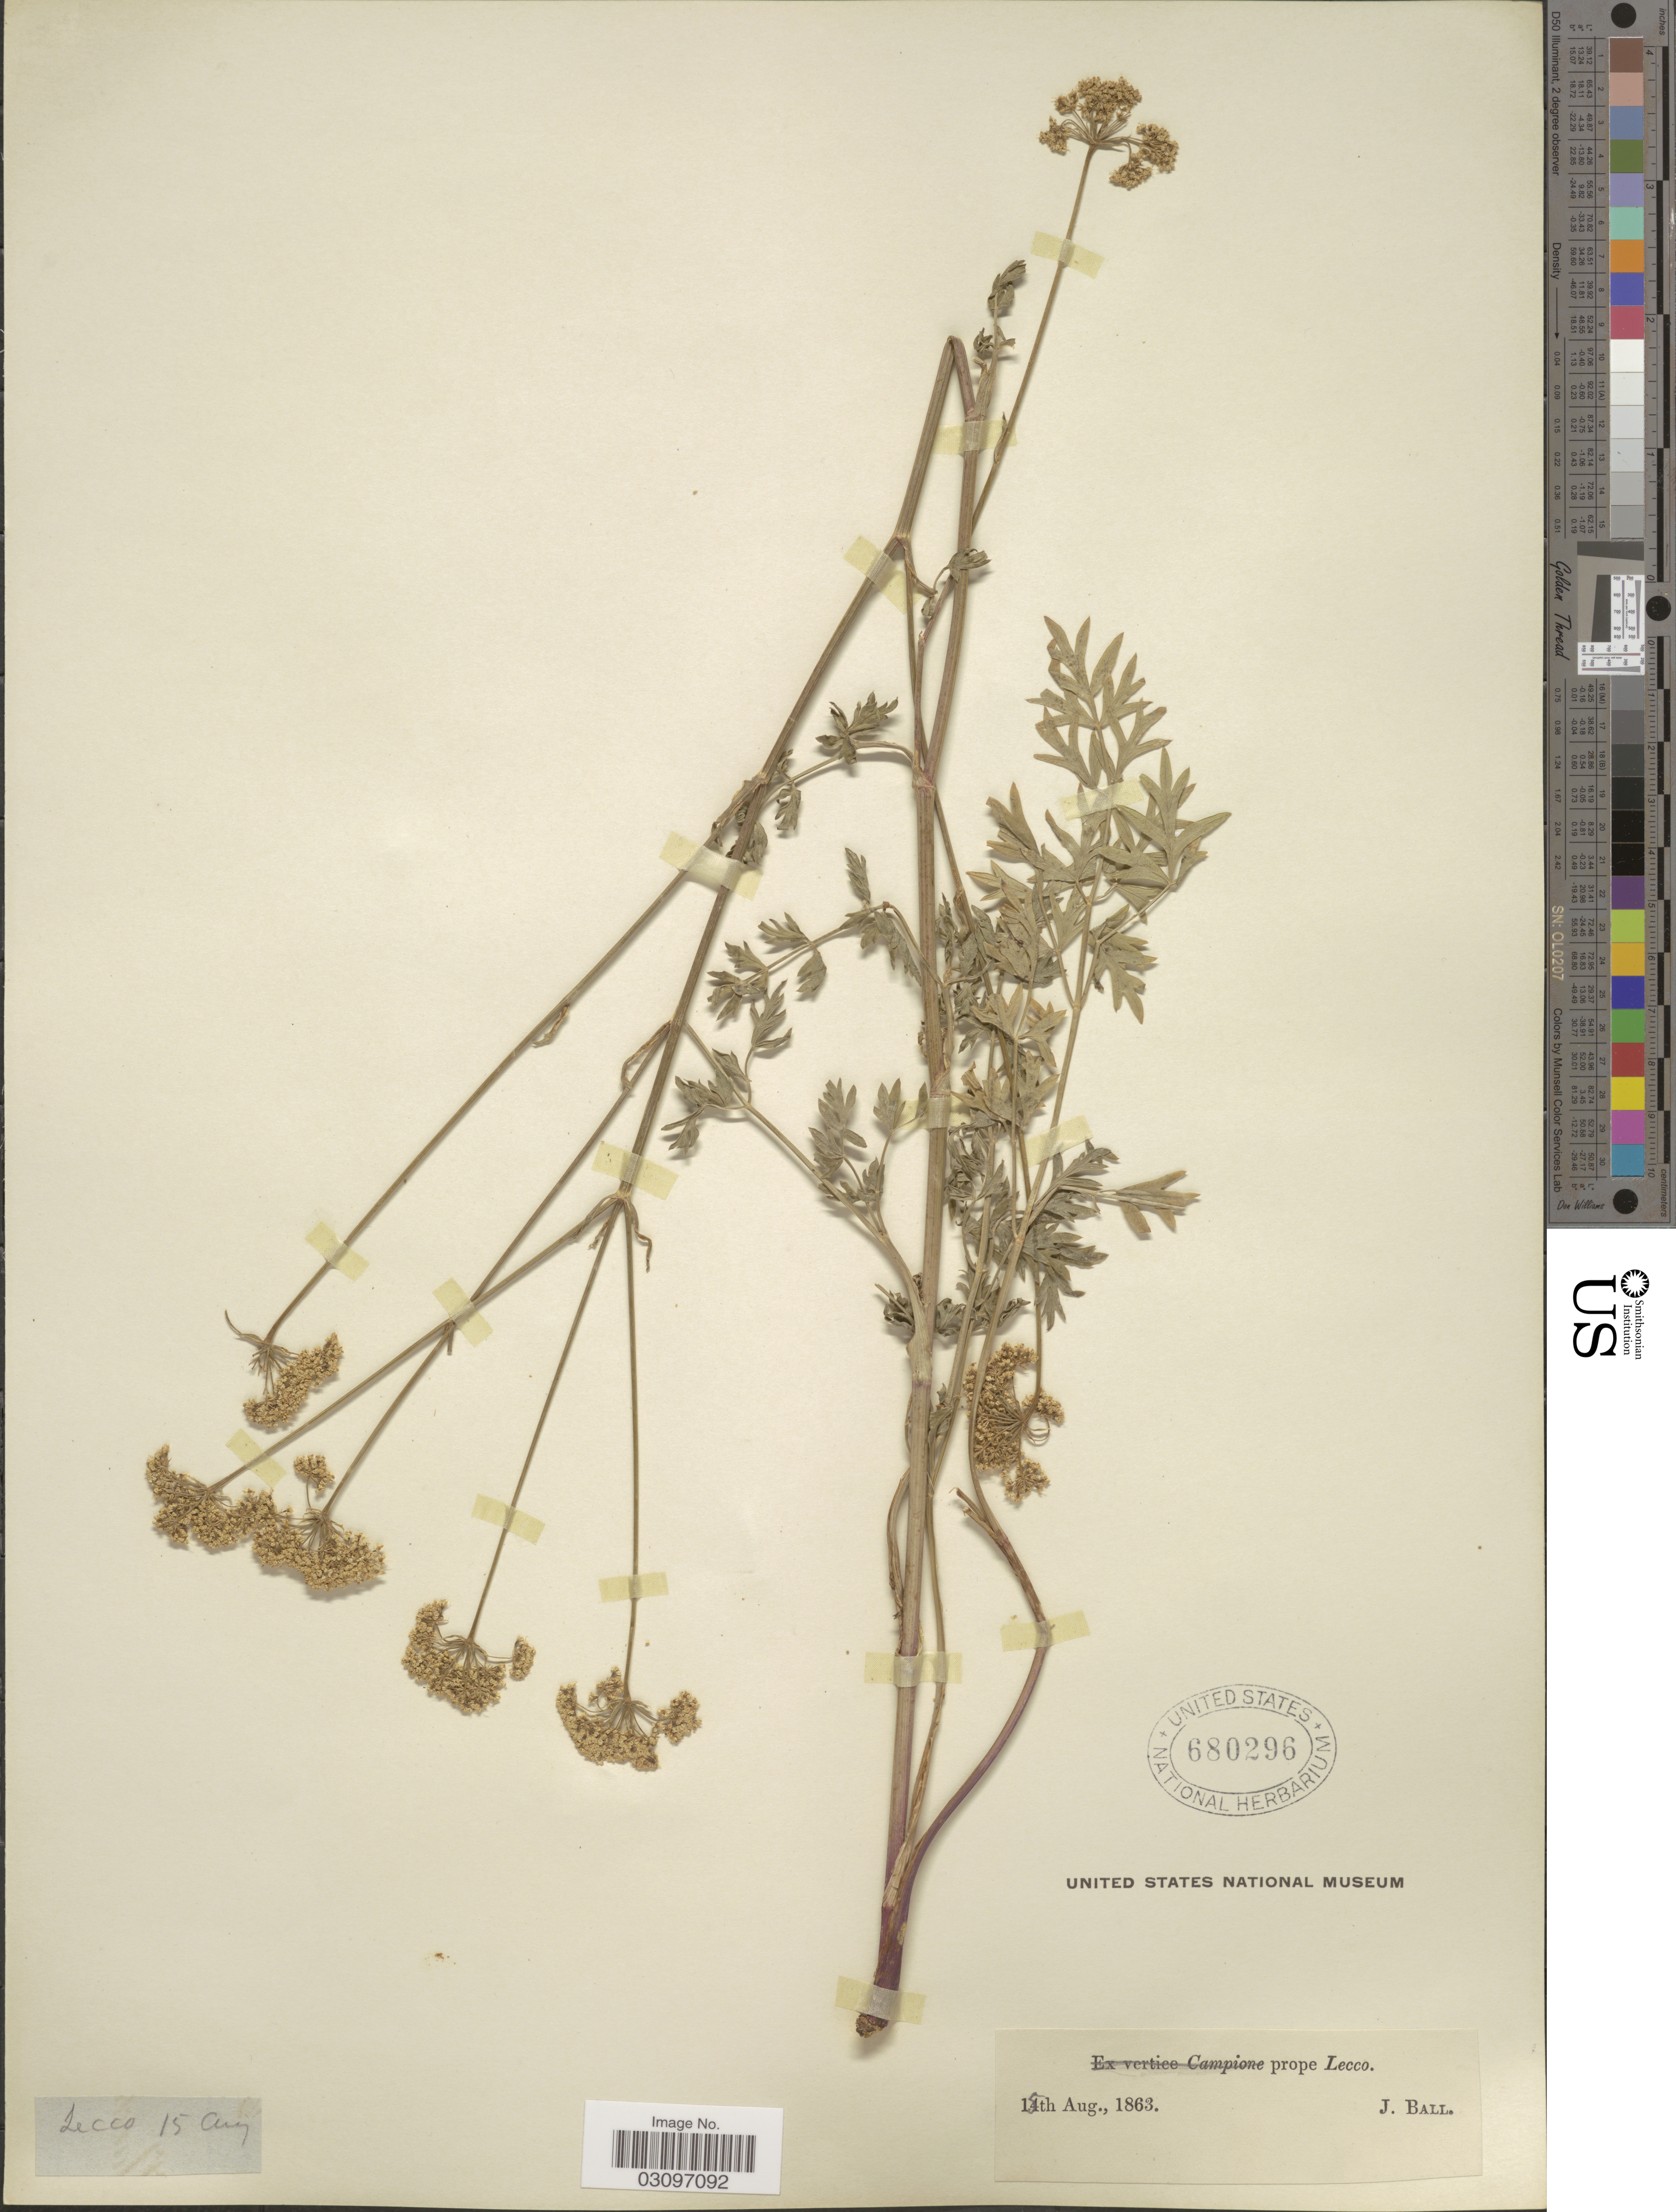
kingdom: Plantae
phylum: Tracheophyta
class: Magnoliopsida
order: Apiales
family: Apiaceae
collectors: J. Ball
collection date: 1863-08-15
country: Italy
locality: Prope Lecco.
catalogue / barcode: US 680296